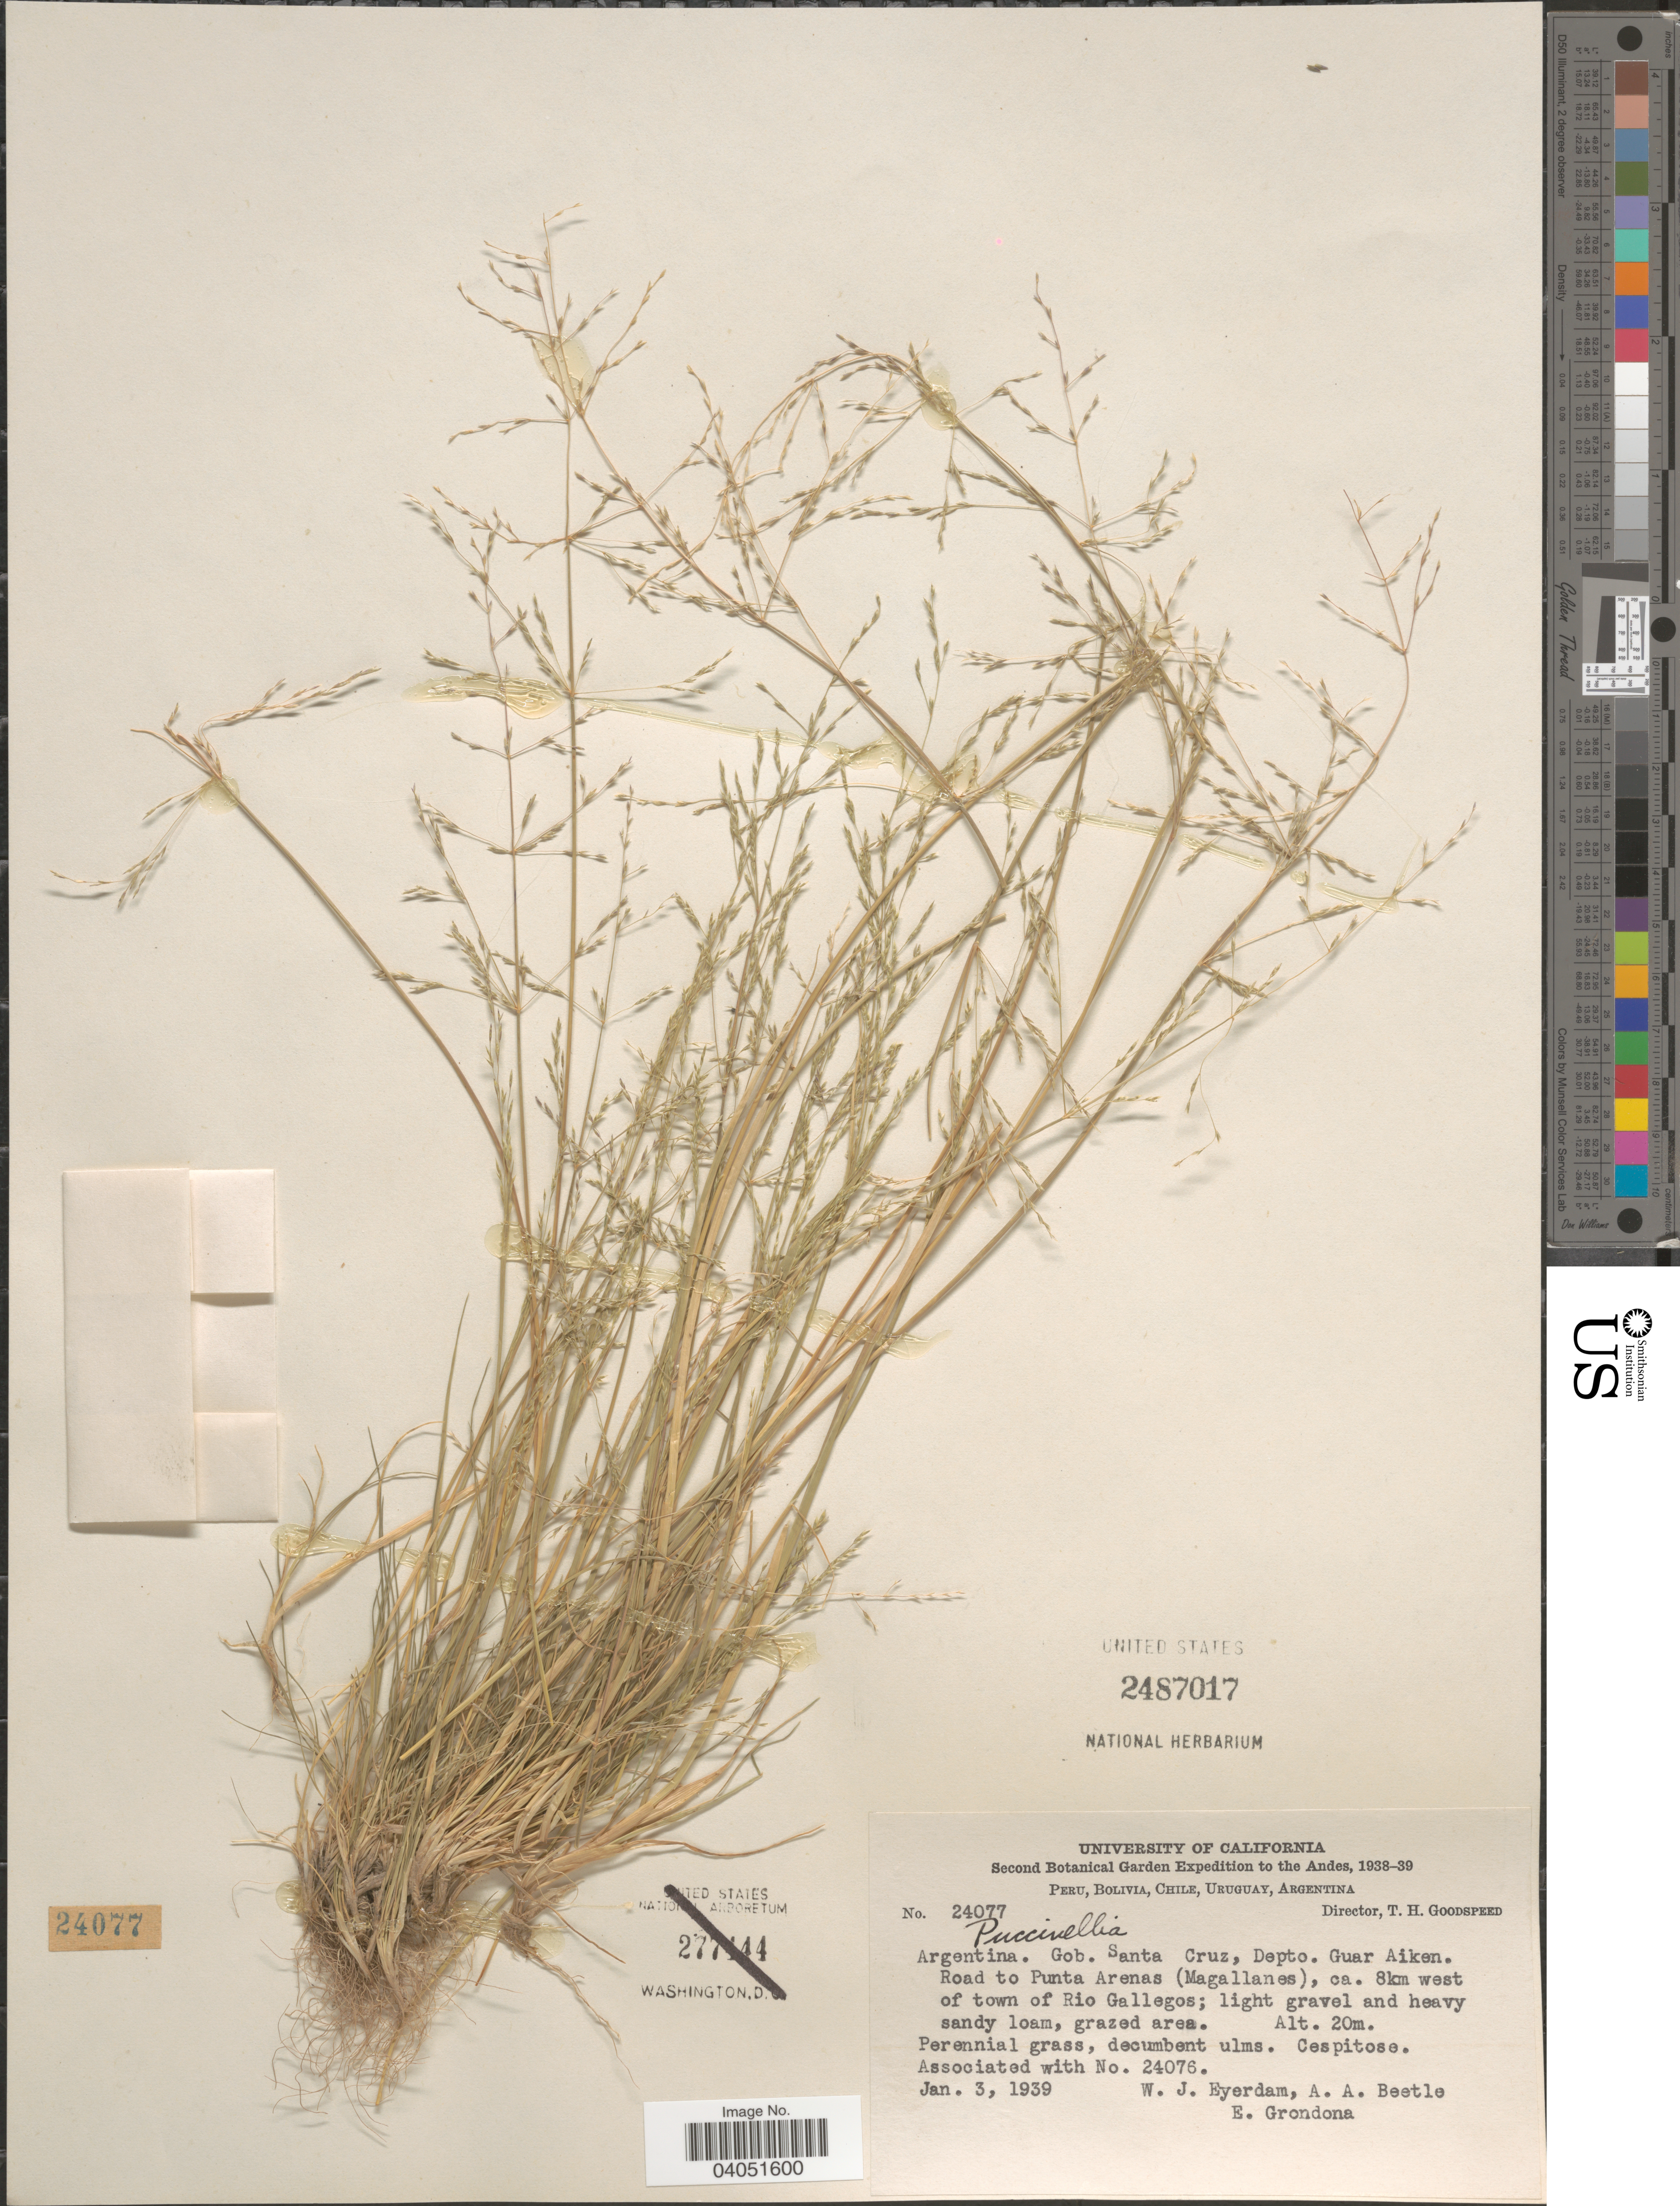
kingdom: Plantae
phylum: Tracheophyta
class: Liliopsida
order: Poales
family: Poaceae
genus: Puccinellia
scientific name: Puccinellia sp.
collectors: W. J. Eyerdam, A. A. Beetle & E. Grondona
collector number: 24077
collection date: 1939-01-03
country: Argentina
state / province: Santa Cruz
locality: The Andes. Gob. Santa Cruz, Depto. Guar Aiken. Road to Punta Arenas (Magallanes), ca. 8km west of town of Rio Gallegos.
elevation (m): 20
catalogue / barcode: US 2487017